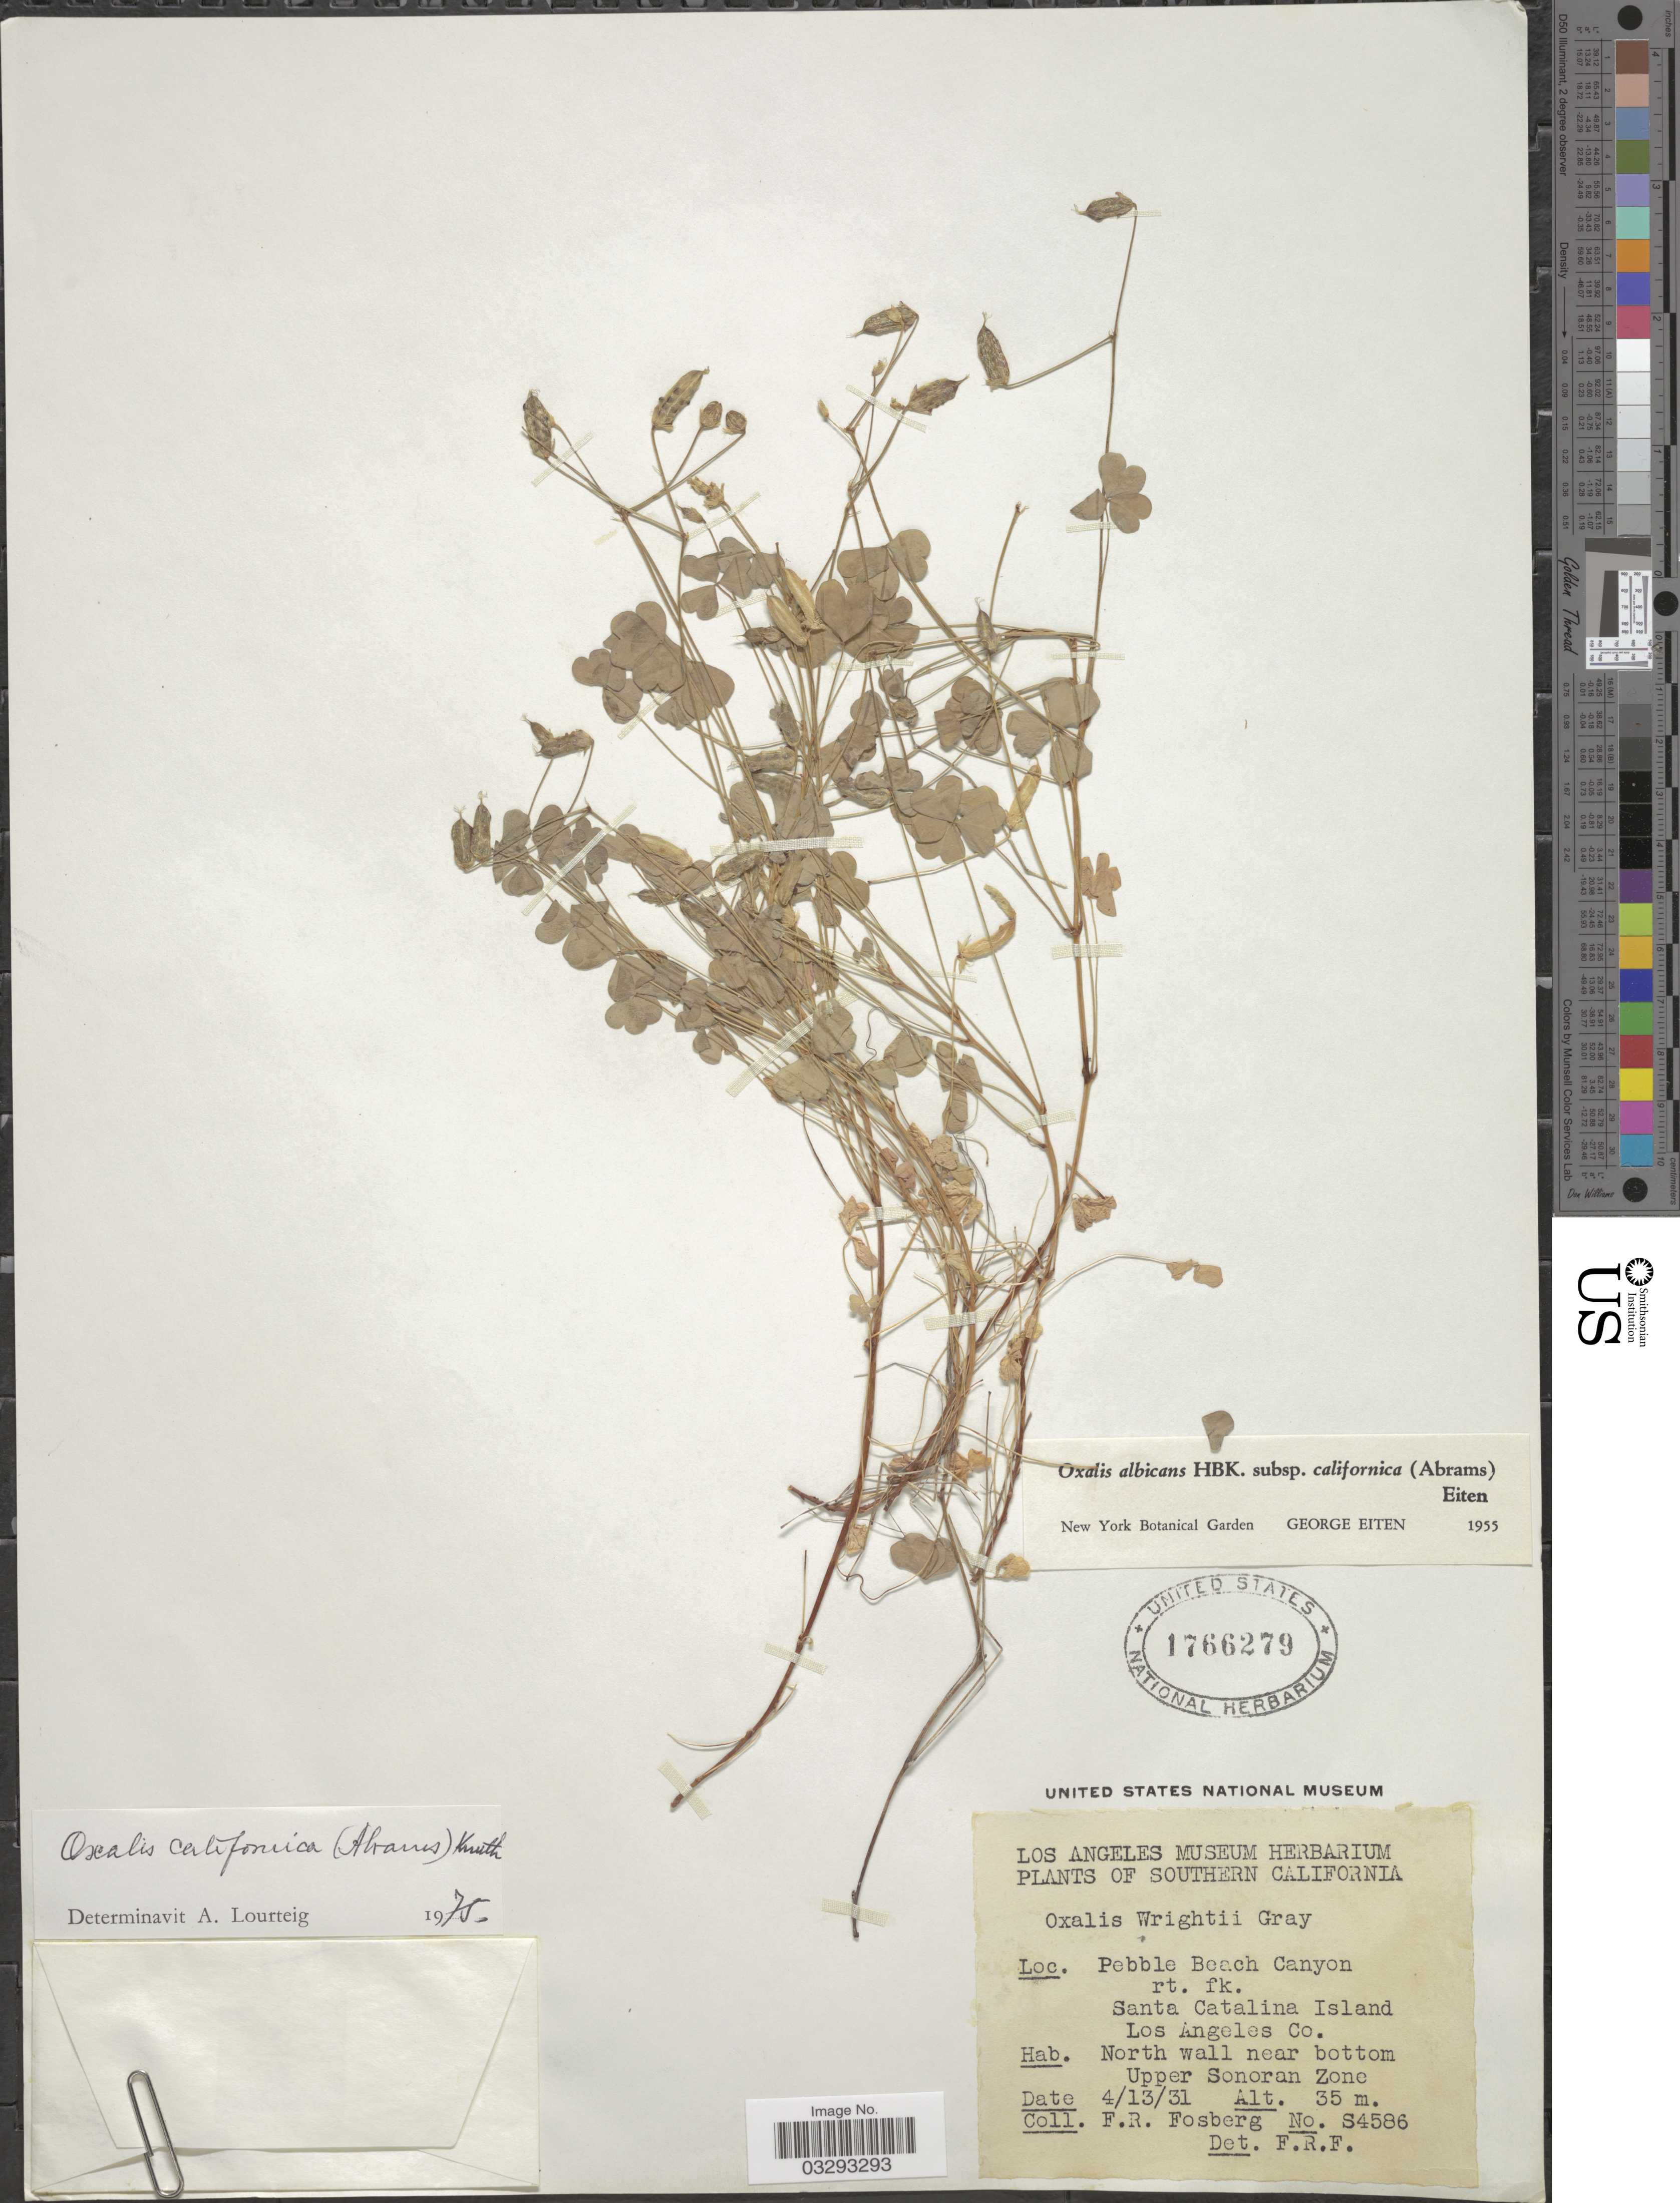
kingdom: Plantae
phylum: Tracheophyta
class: Magnoliopsida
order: Oxalidales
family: Oxalidaceae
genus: Oxalis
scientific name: Oxalis californica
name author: (Abrams) R. Knuth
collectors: F. R. Fosberg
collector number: S4586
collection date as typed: Transcribed d/m/y: 13/4/31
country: United States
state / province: California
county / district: Los Angeles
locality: Southern California. Pebble Beach Canyon. rt. fk. Santa Catalina Island. Los Angeles Co. North wall near bottom, Upper Sonoran Zone.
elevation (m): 35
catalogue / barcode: US 1766279